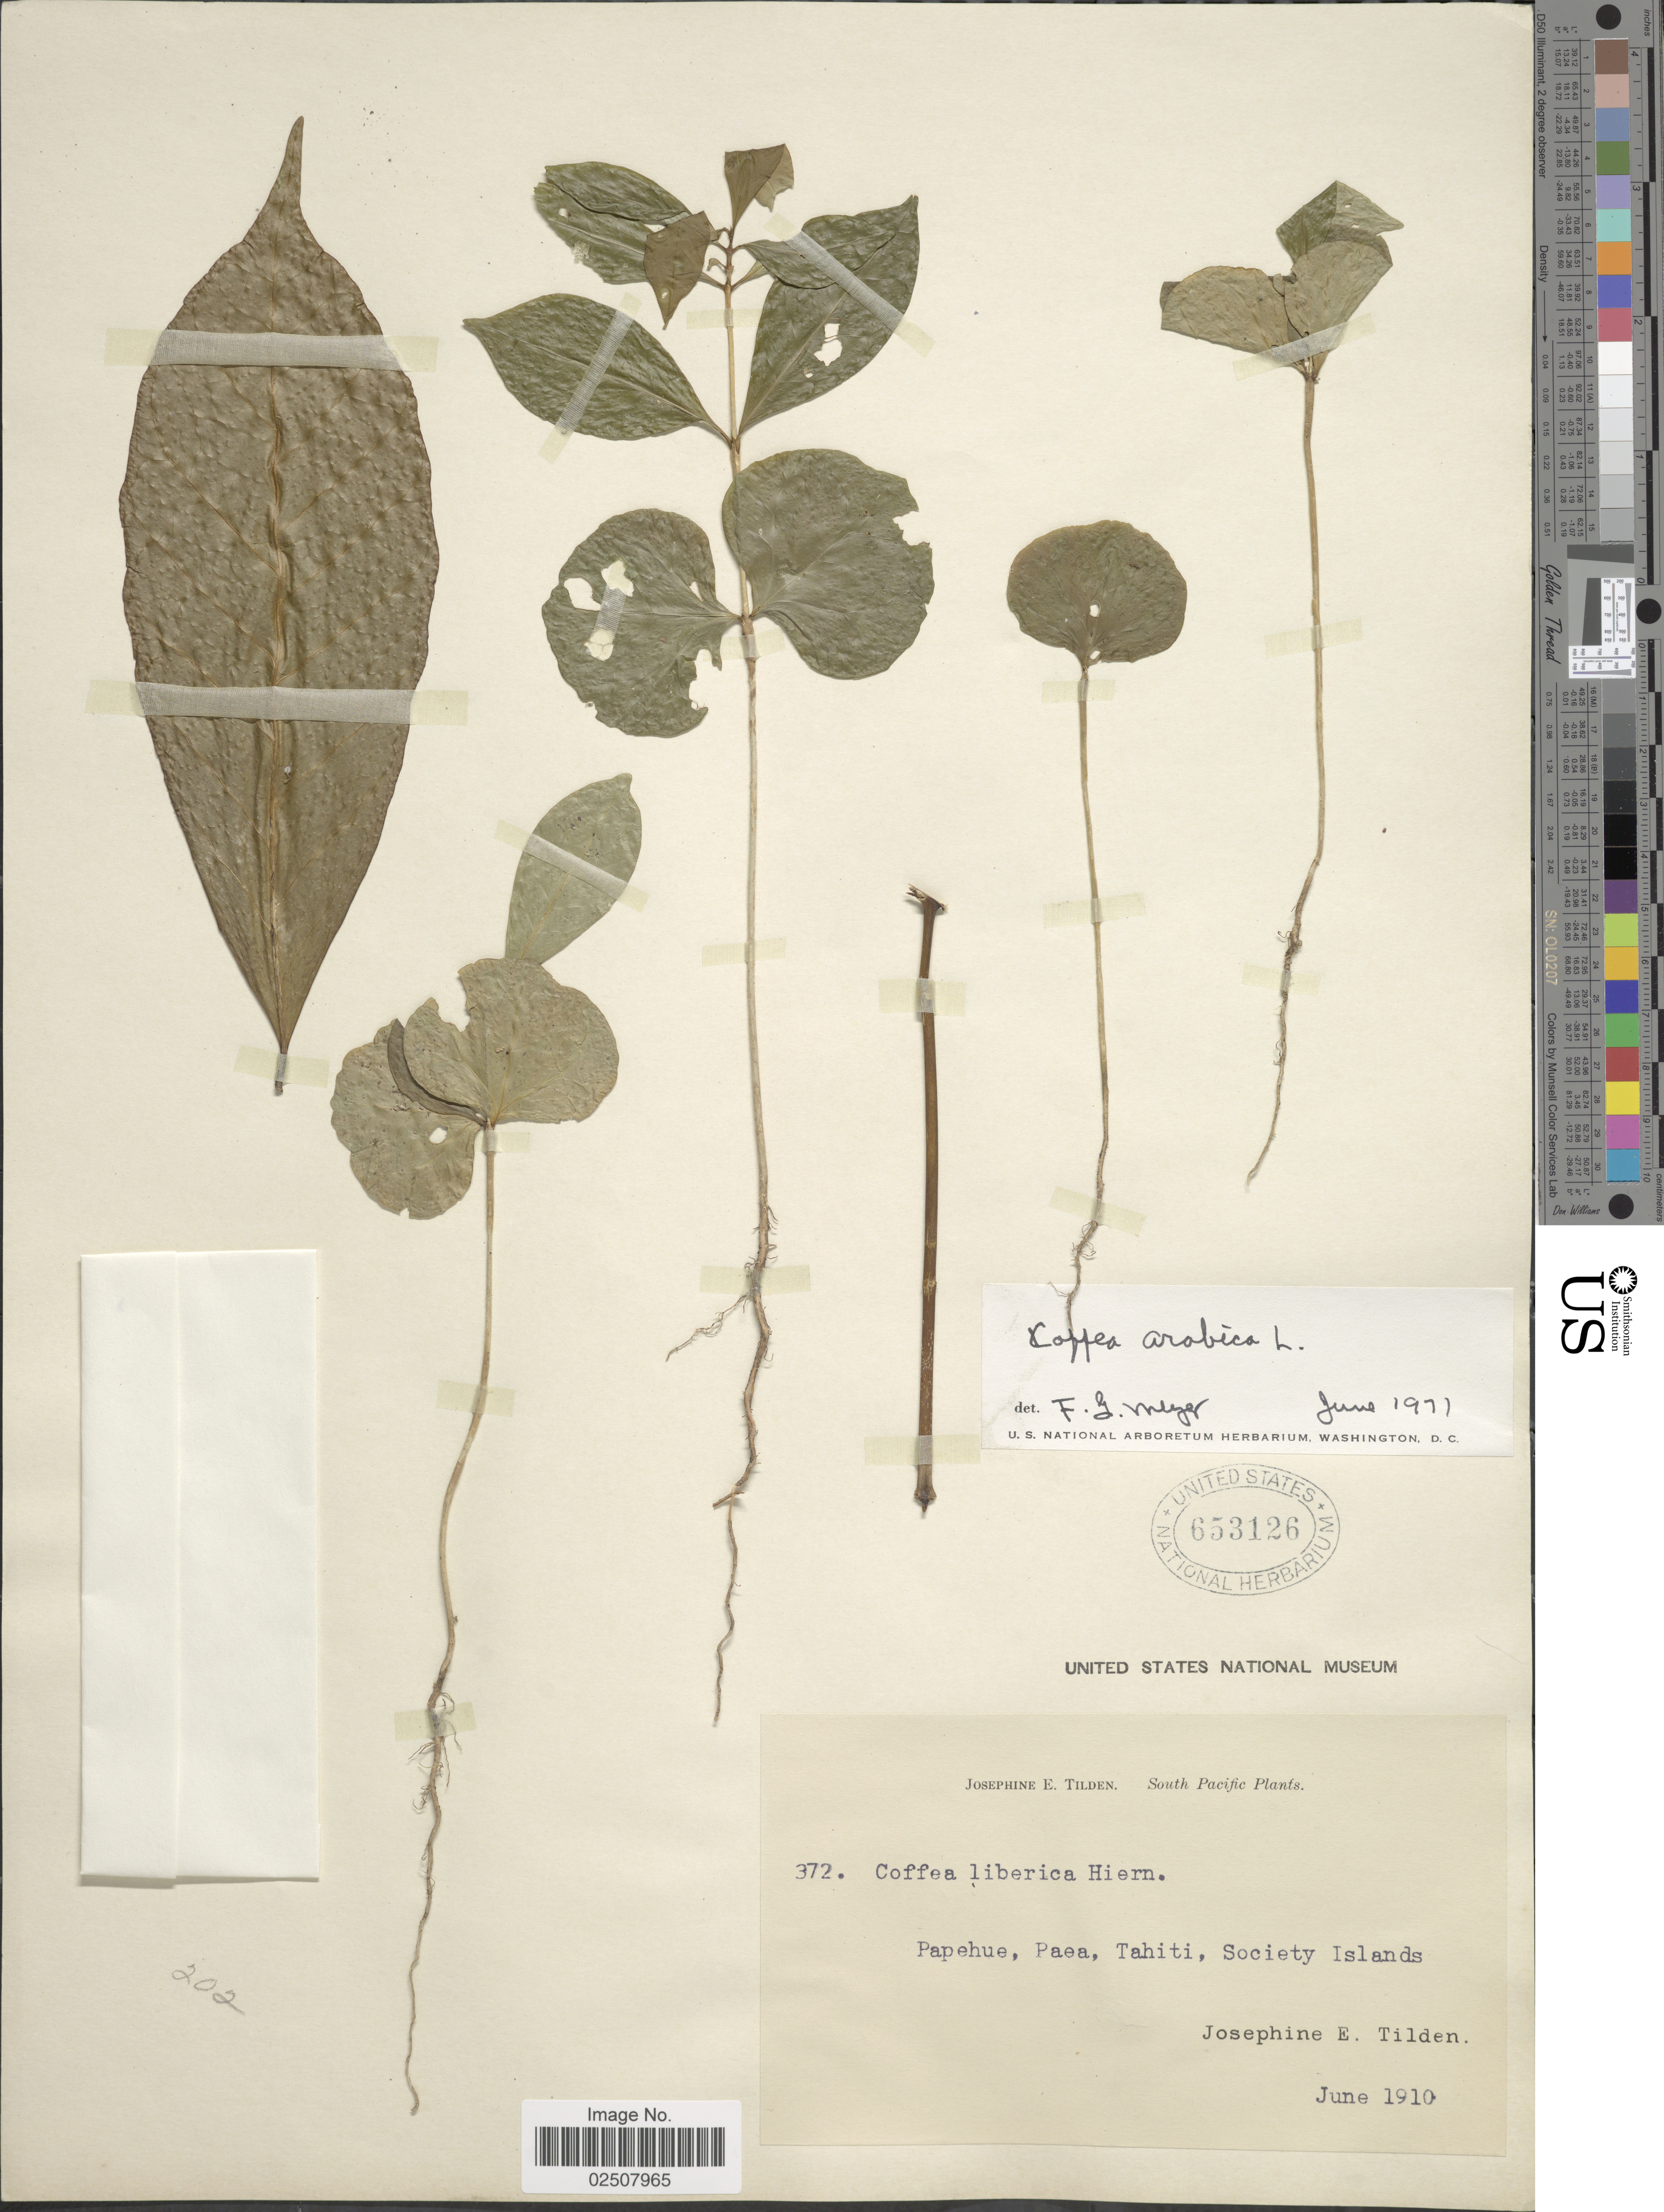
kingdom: Plantae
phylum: Tracheophyta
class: Magnoliopsida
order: Gentianales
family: Rubiaceae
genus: Coffea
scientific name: Coffea arabica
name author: L.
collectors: J. E. Tilden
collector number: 372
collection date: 1910-06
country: French Polynesia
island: Tahiti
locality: South Pacific, Papehue, Paea, Tahiti, Society Islands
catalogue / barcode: US 653126